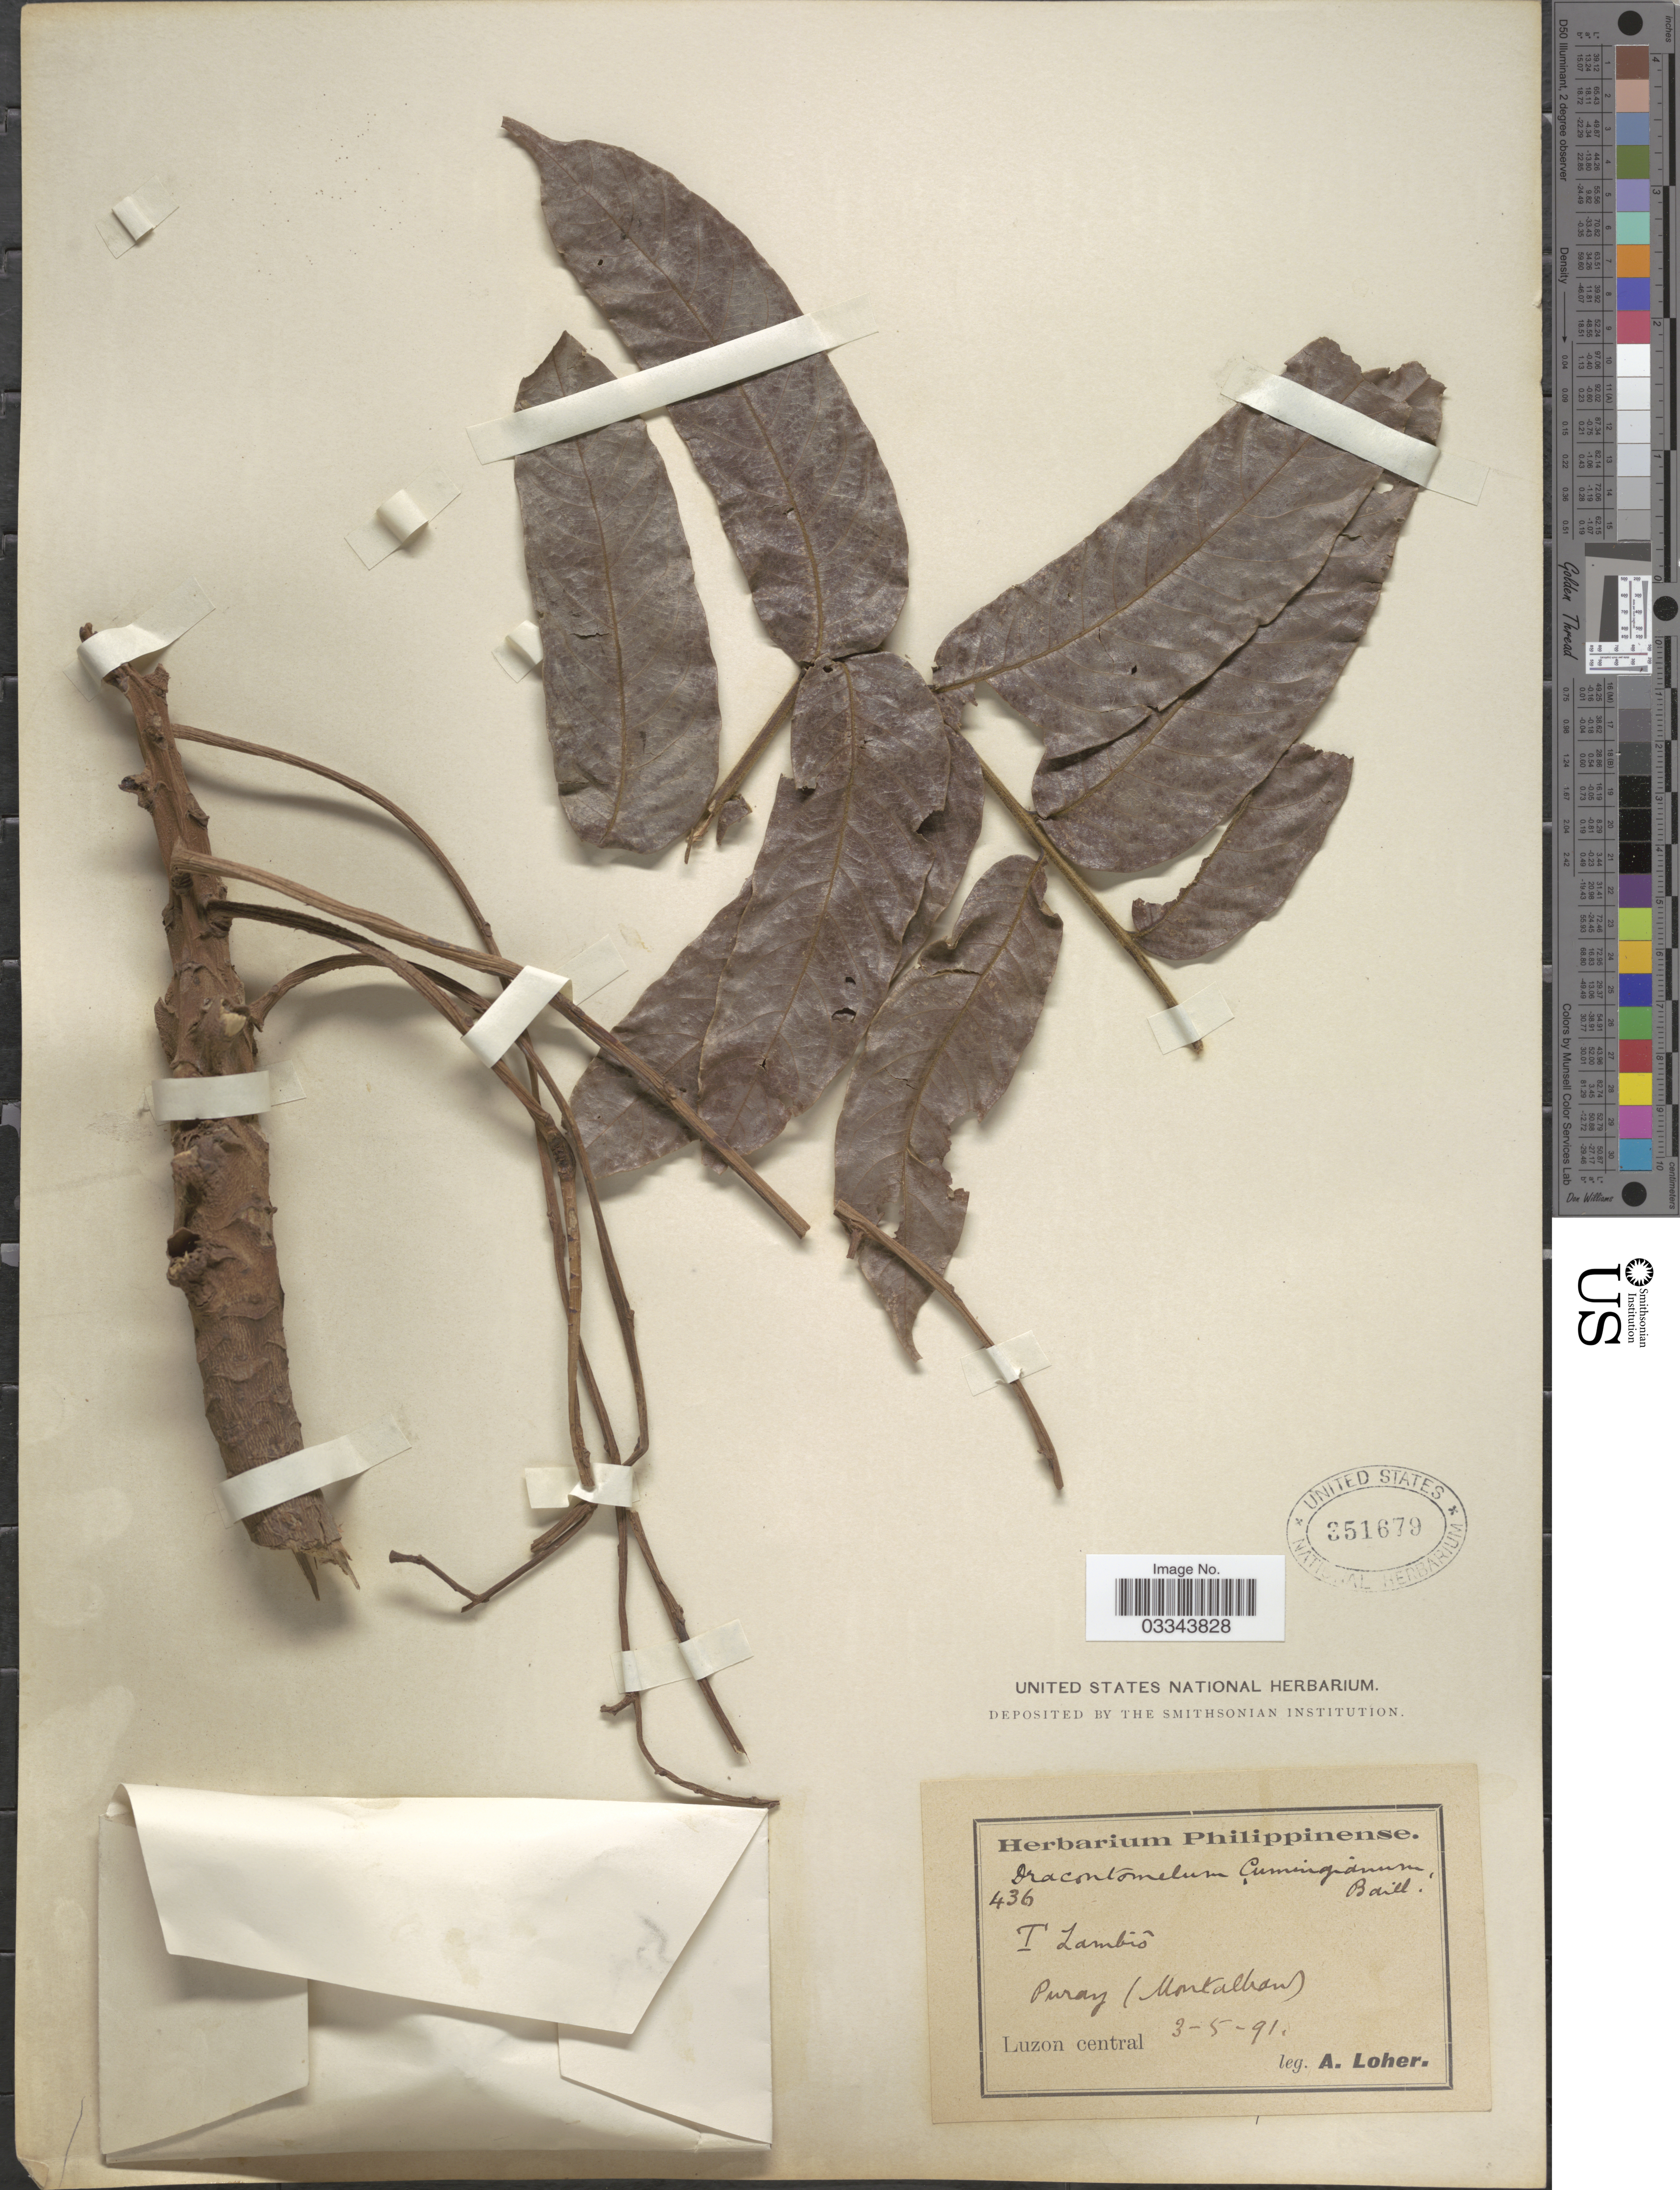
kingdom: Plantae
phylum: Tracheophyta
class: Magnoliopsida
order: Sapindales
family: Anacardiaceae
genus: Dracontomelon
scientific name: Dracontomelon edule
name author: Merr.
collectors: A. Loher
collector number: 436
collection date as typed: Transcribed d/m/y: 3/5/91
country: Philippines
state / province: Central Luzon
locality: Puray (Montalban). Luzon Central.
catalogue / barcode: US 351679